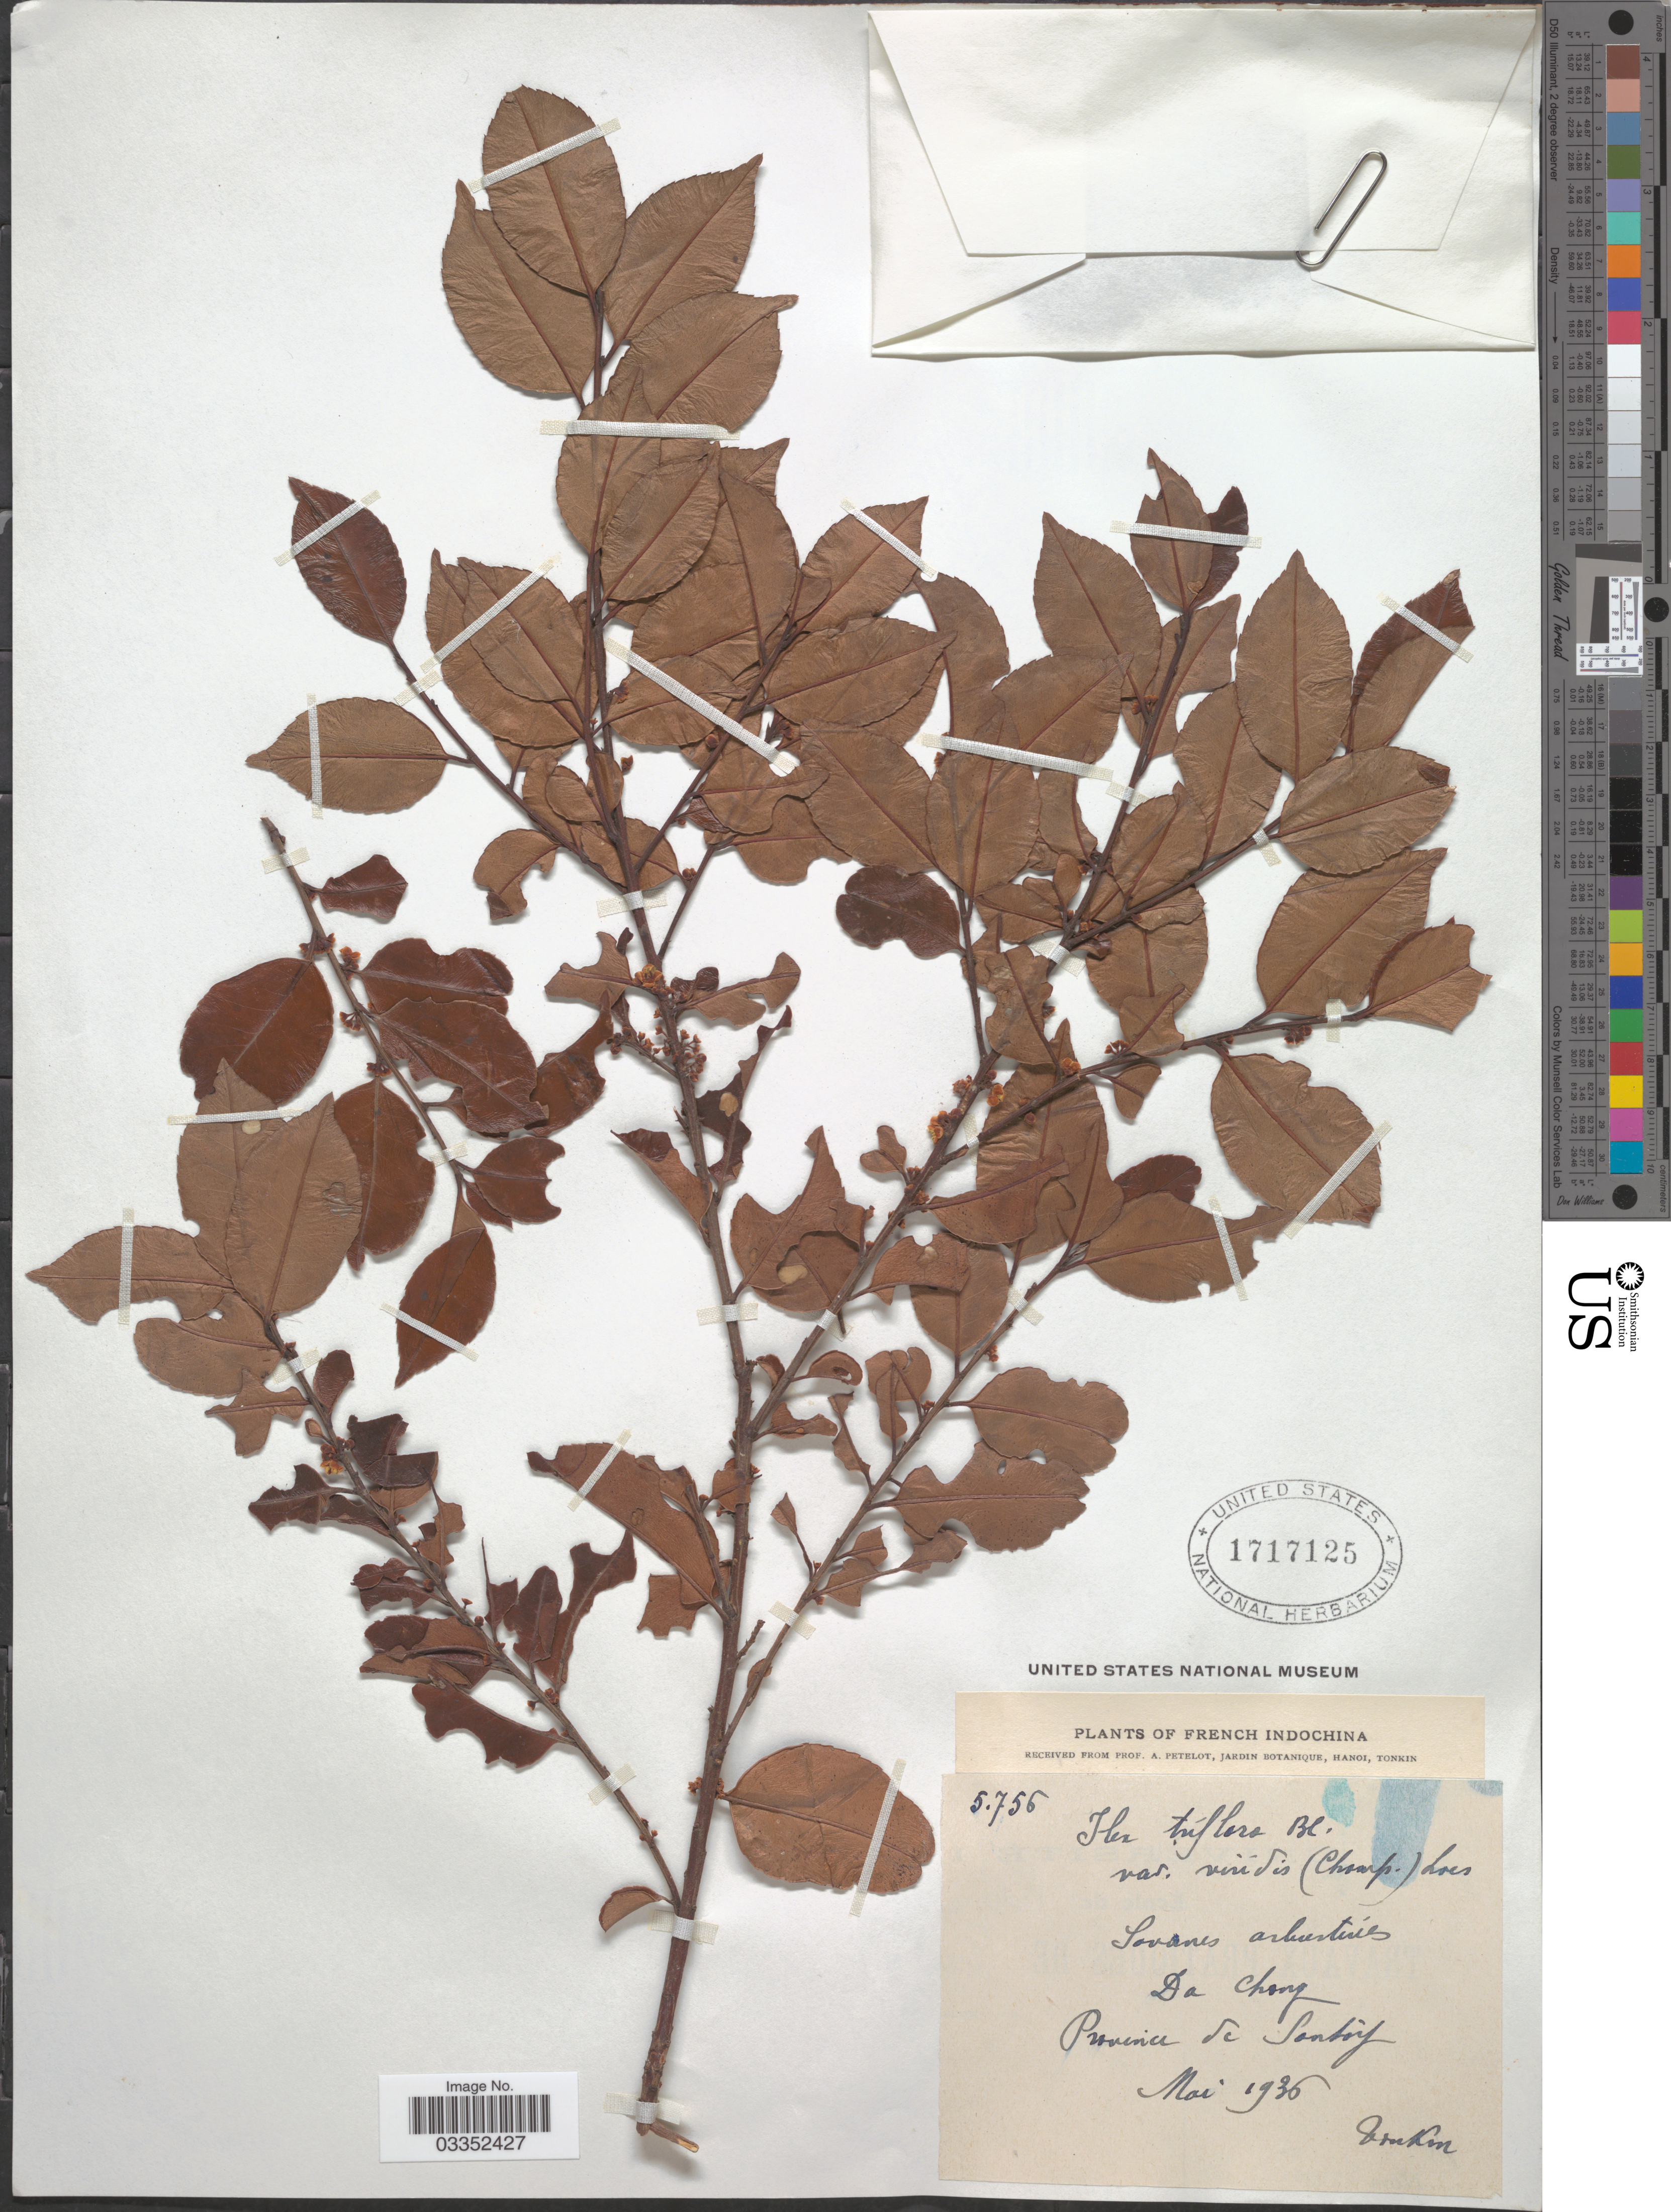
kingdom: Plantae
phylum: Tracheophyta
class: Magnoliopsida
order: Aquifoliales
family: Aquifoliaceae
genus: Ilex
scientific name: Ilex triflora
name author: Blume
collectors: A. Petelot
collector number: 5756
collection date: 1936-05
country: Vietnam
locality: French IndoChina, Da Chong, Province de Sontorf [interpreted].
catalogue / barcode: US 1717125